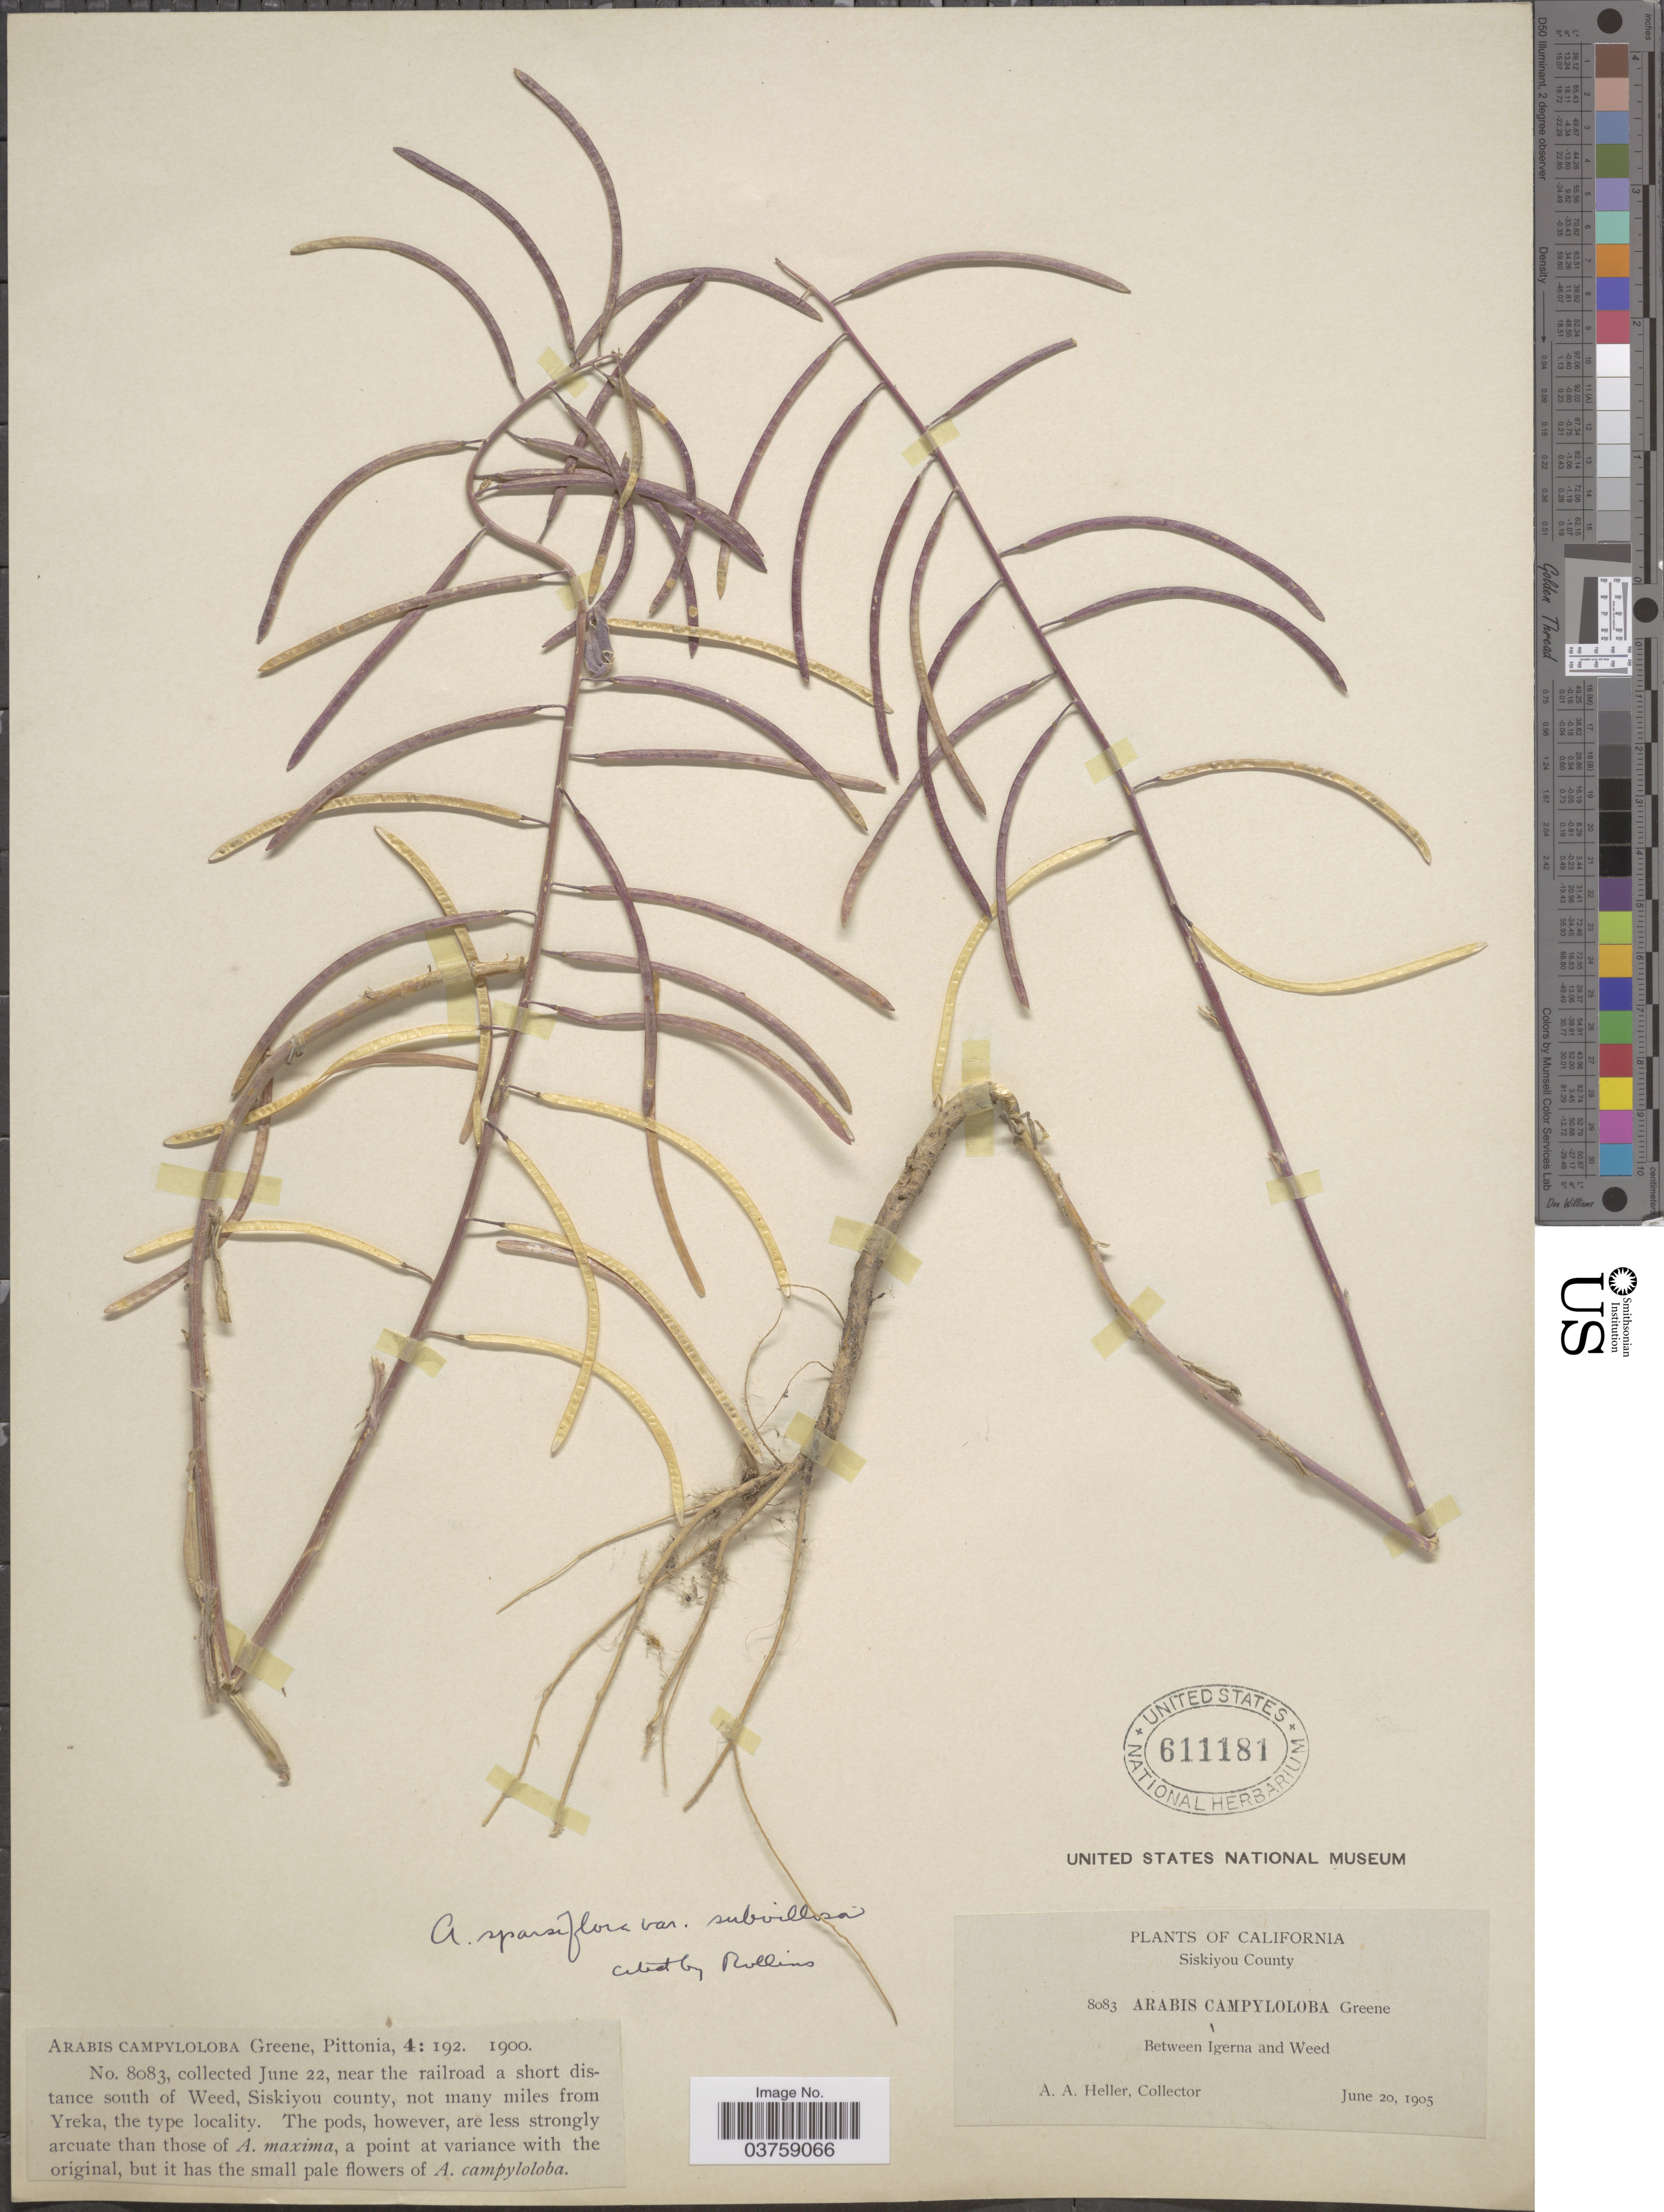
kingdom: Plantae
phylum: Tracheophyta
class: Magnoliopsida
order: Brassicales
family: Brassicaceae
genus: Arabis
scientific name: Arabis sparsiflora var. subvillosa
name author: (S. Watson) Rollins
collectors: A. A. Heller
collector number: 8083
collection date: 1905-06-20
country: United States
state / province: California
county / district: Siskiyou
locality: Siskiyou County. Between Igerna and Weed. Near the railroad a short distance south of Weed, Siskiyou county, not many miles from Yreka.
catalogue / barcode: US 611181